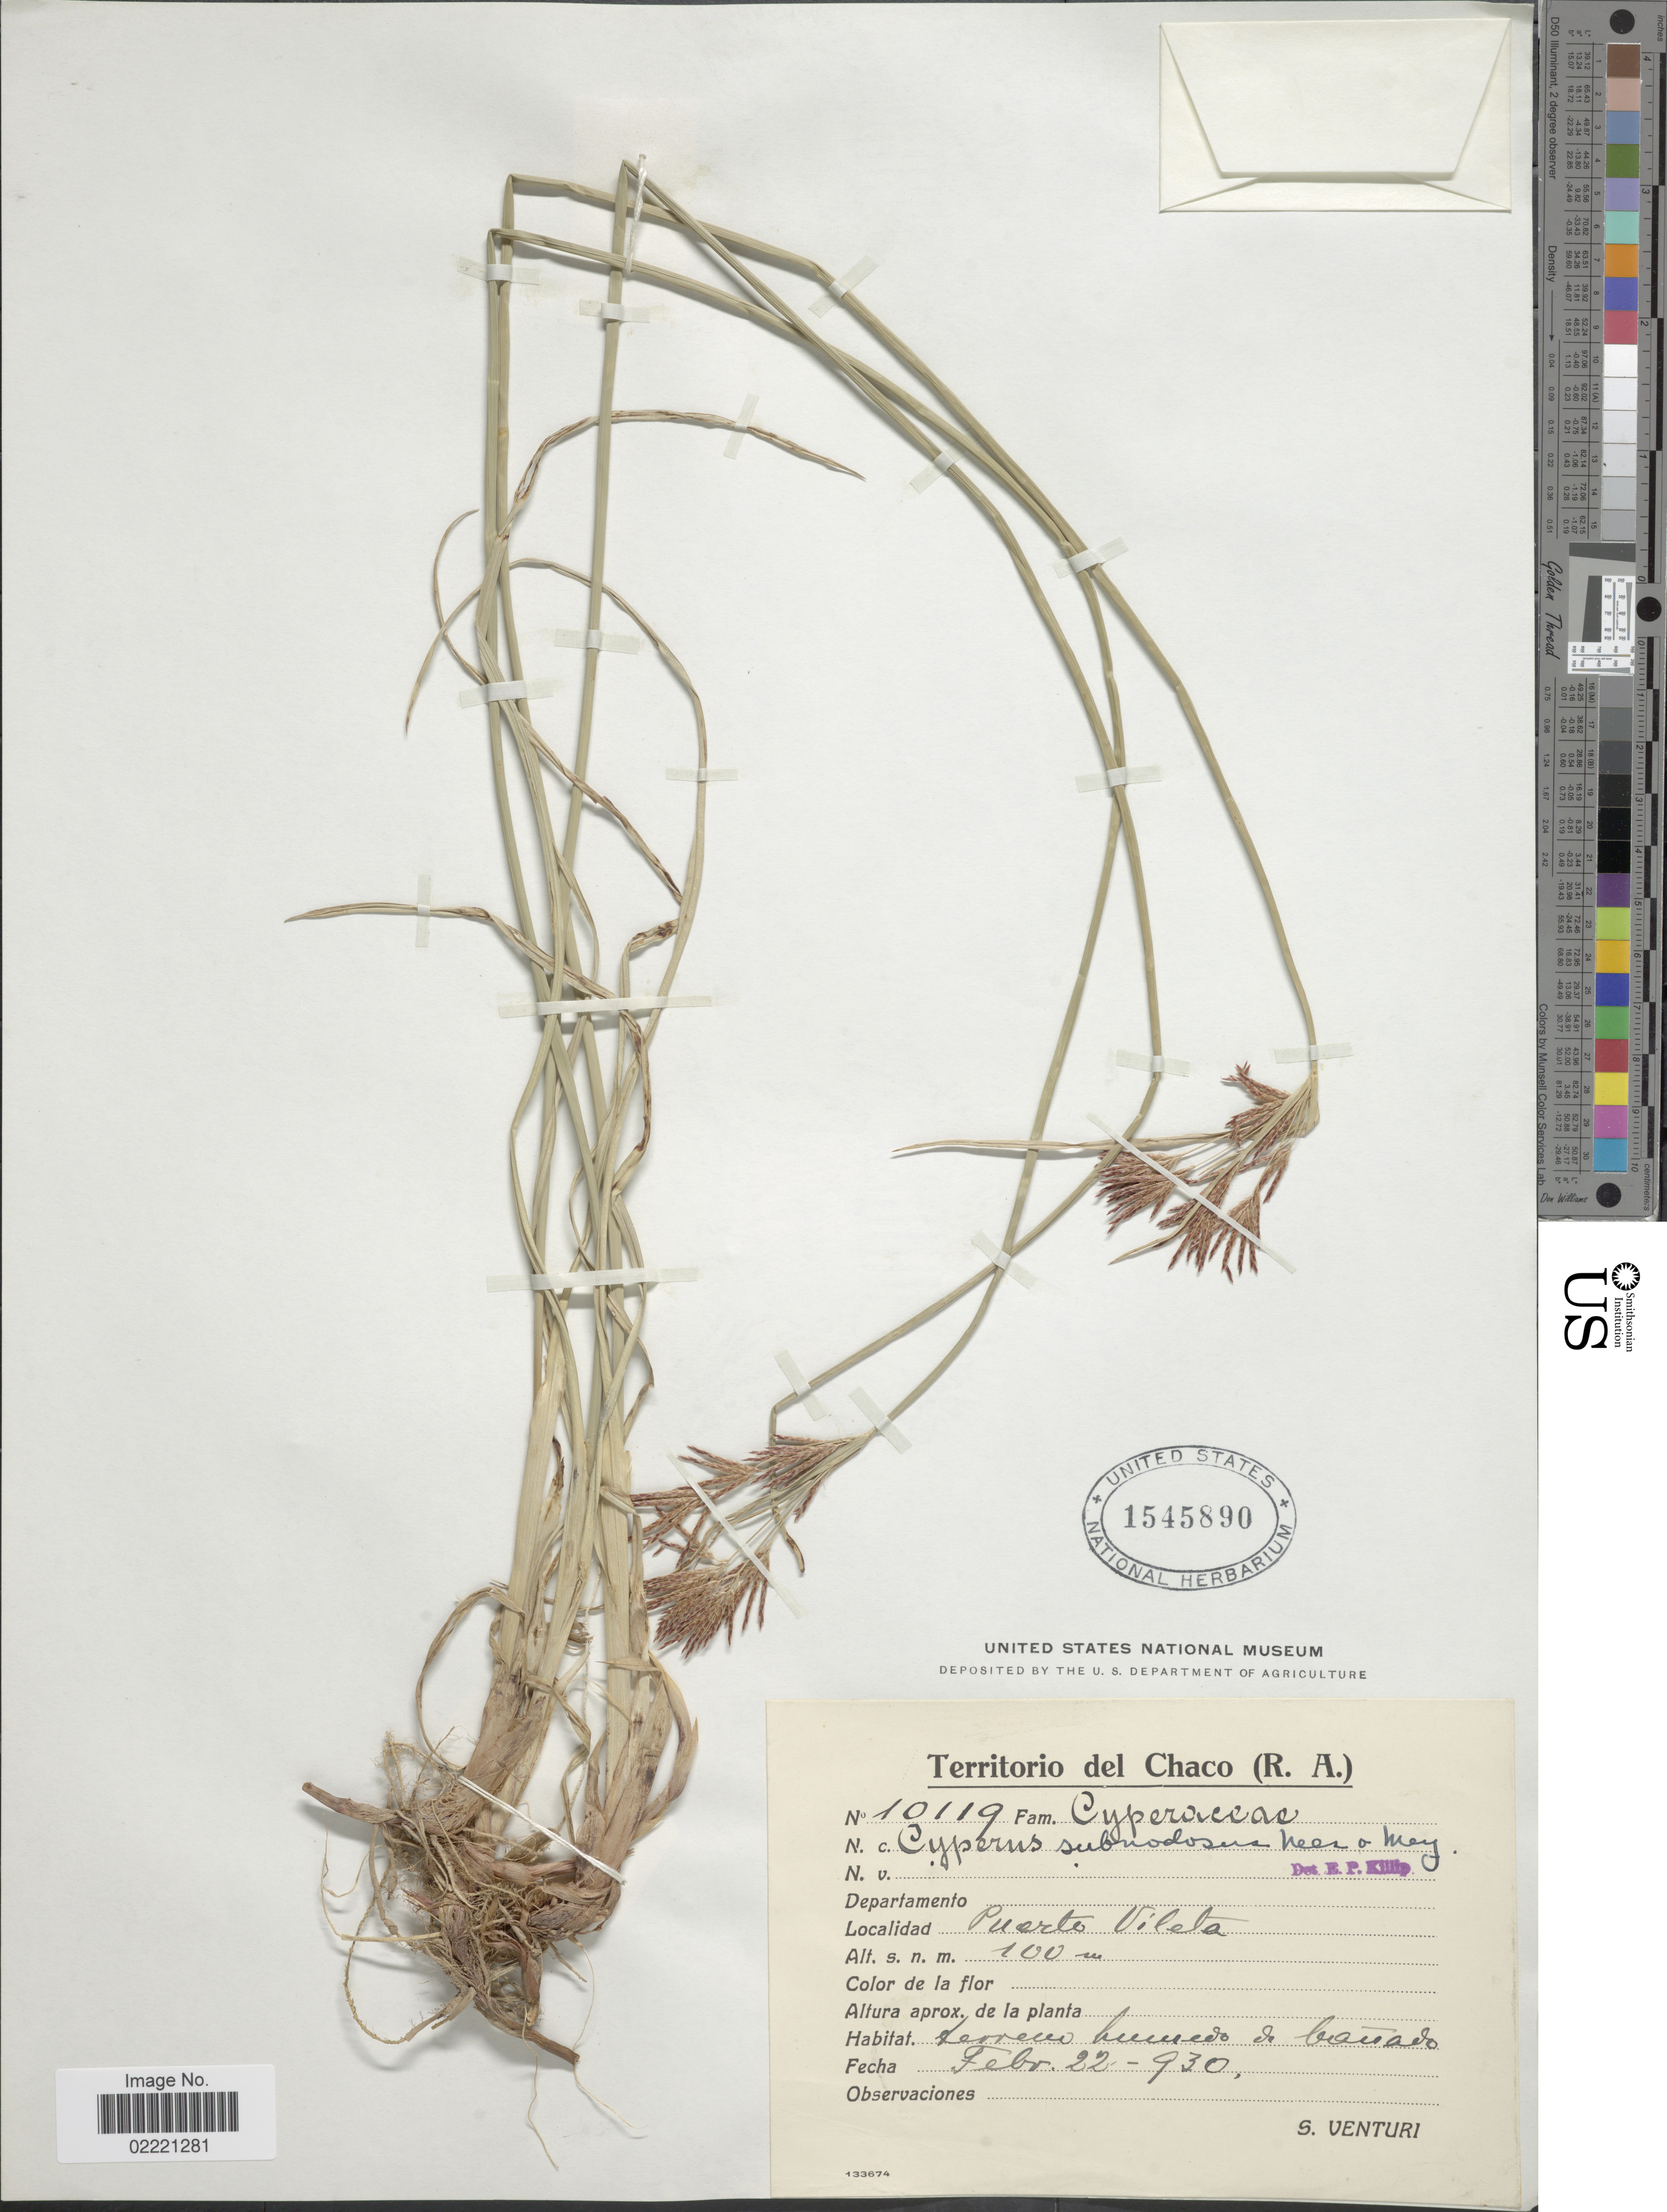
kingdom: Plantae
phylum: Tracheophyta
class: Liliopsida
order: Poales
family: Cyperaceae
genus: Cyperus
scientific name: Cyperus corymbosus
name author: Rottb.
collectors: S. Venturi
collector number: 10119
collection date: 1930-02-22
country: Argentina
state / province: Chaco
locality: (R.A.) Puerto Vileta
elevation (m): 100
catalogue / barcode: US 1545890